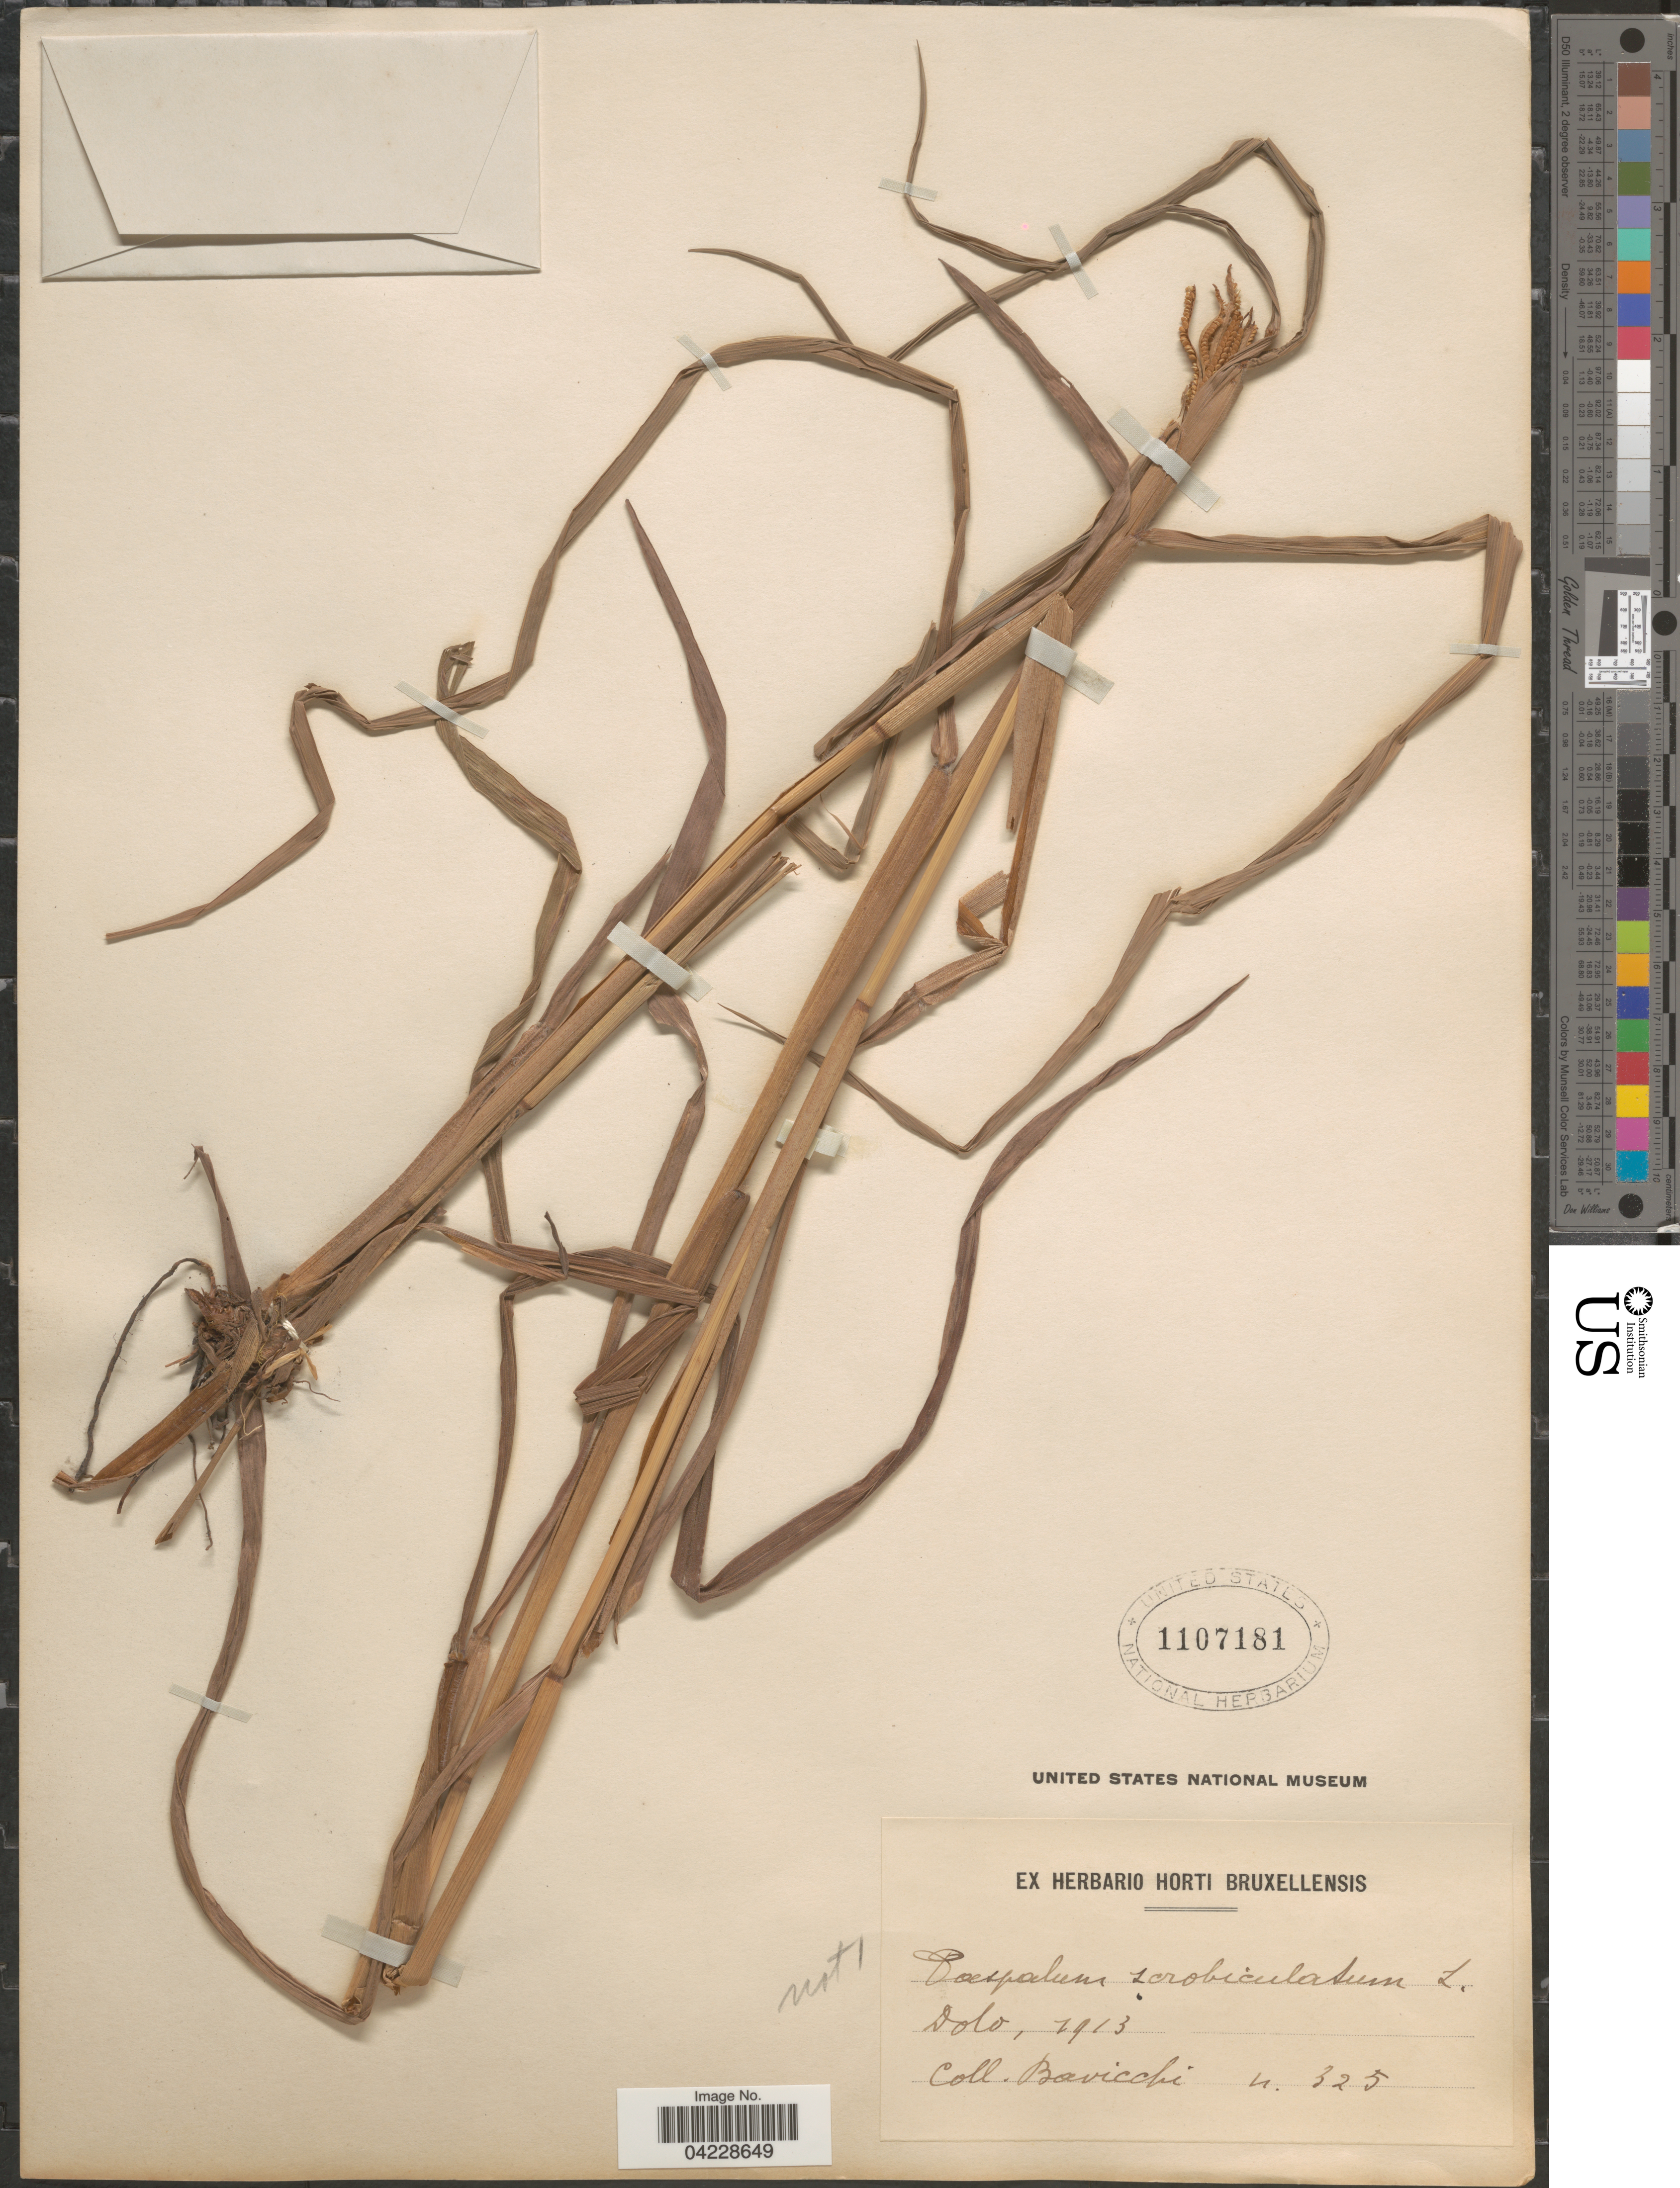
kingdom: Plantae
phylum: Tracheophyta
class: Liliopsida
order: Poales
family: Poaceae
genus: Paspalum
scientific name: Paspalum scrobiculatum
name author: L.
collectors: Bavicchi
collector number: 325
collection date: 1913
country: Congo, Democratic Republic of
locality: Dolo.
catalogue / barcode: US 1107181